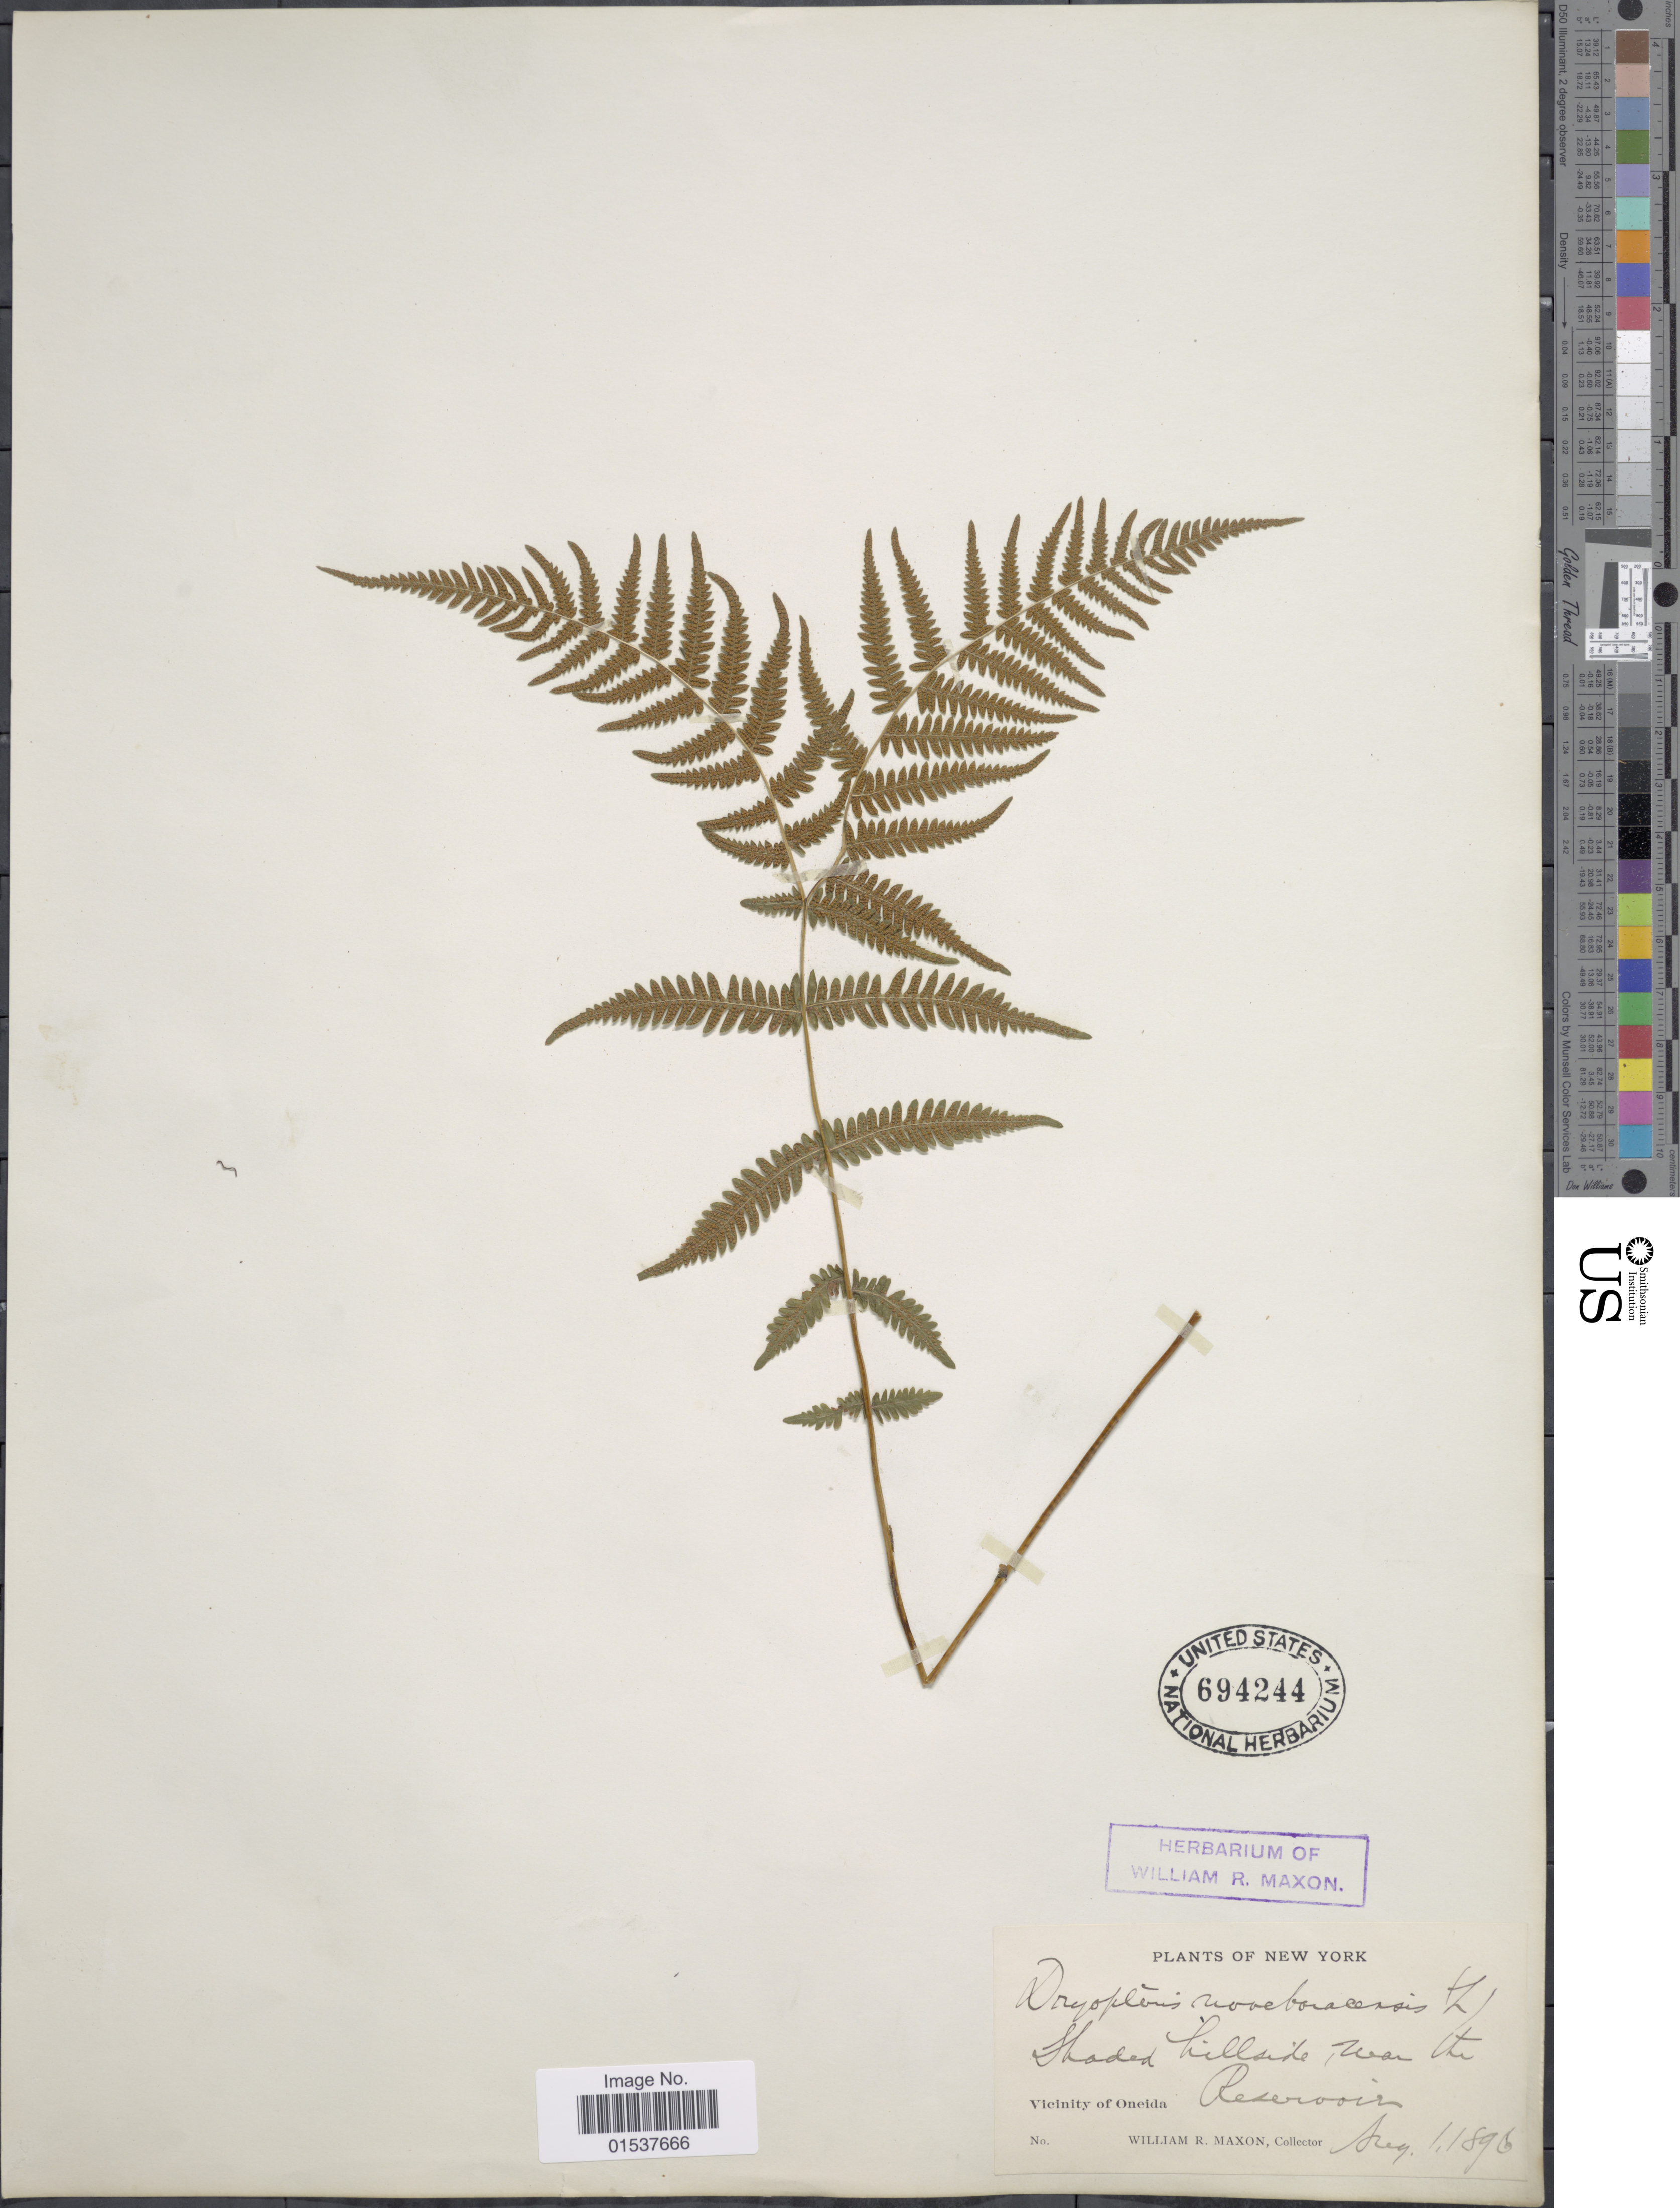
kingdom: Plantae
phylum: Tracheophyta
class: Polypodiopsida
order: Polypodiales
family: Thelypteridaceae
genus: Parathelypteris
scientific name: Parathelypteris noveboracensis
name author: (L.) Ching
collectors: W. R. Maxon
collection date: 1895-08-01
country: United States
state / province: New York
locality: Shaded hillside, near the Vicinity of Oneida Reservoir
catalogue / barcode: US 694244